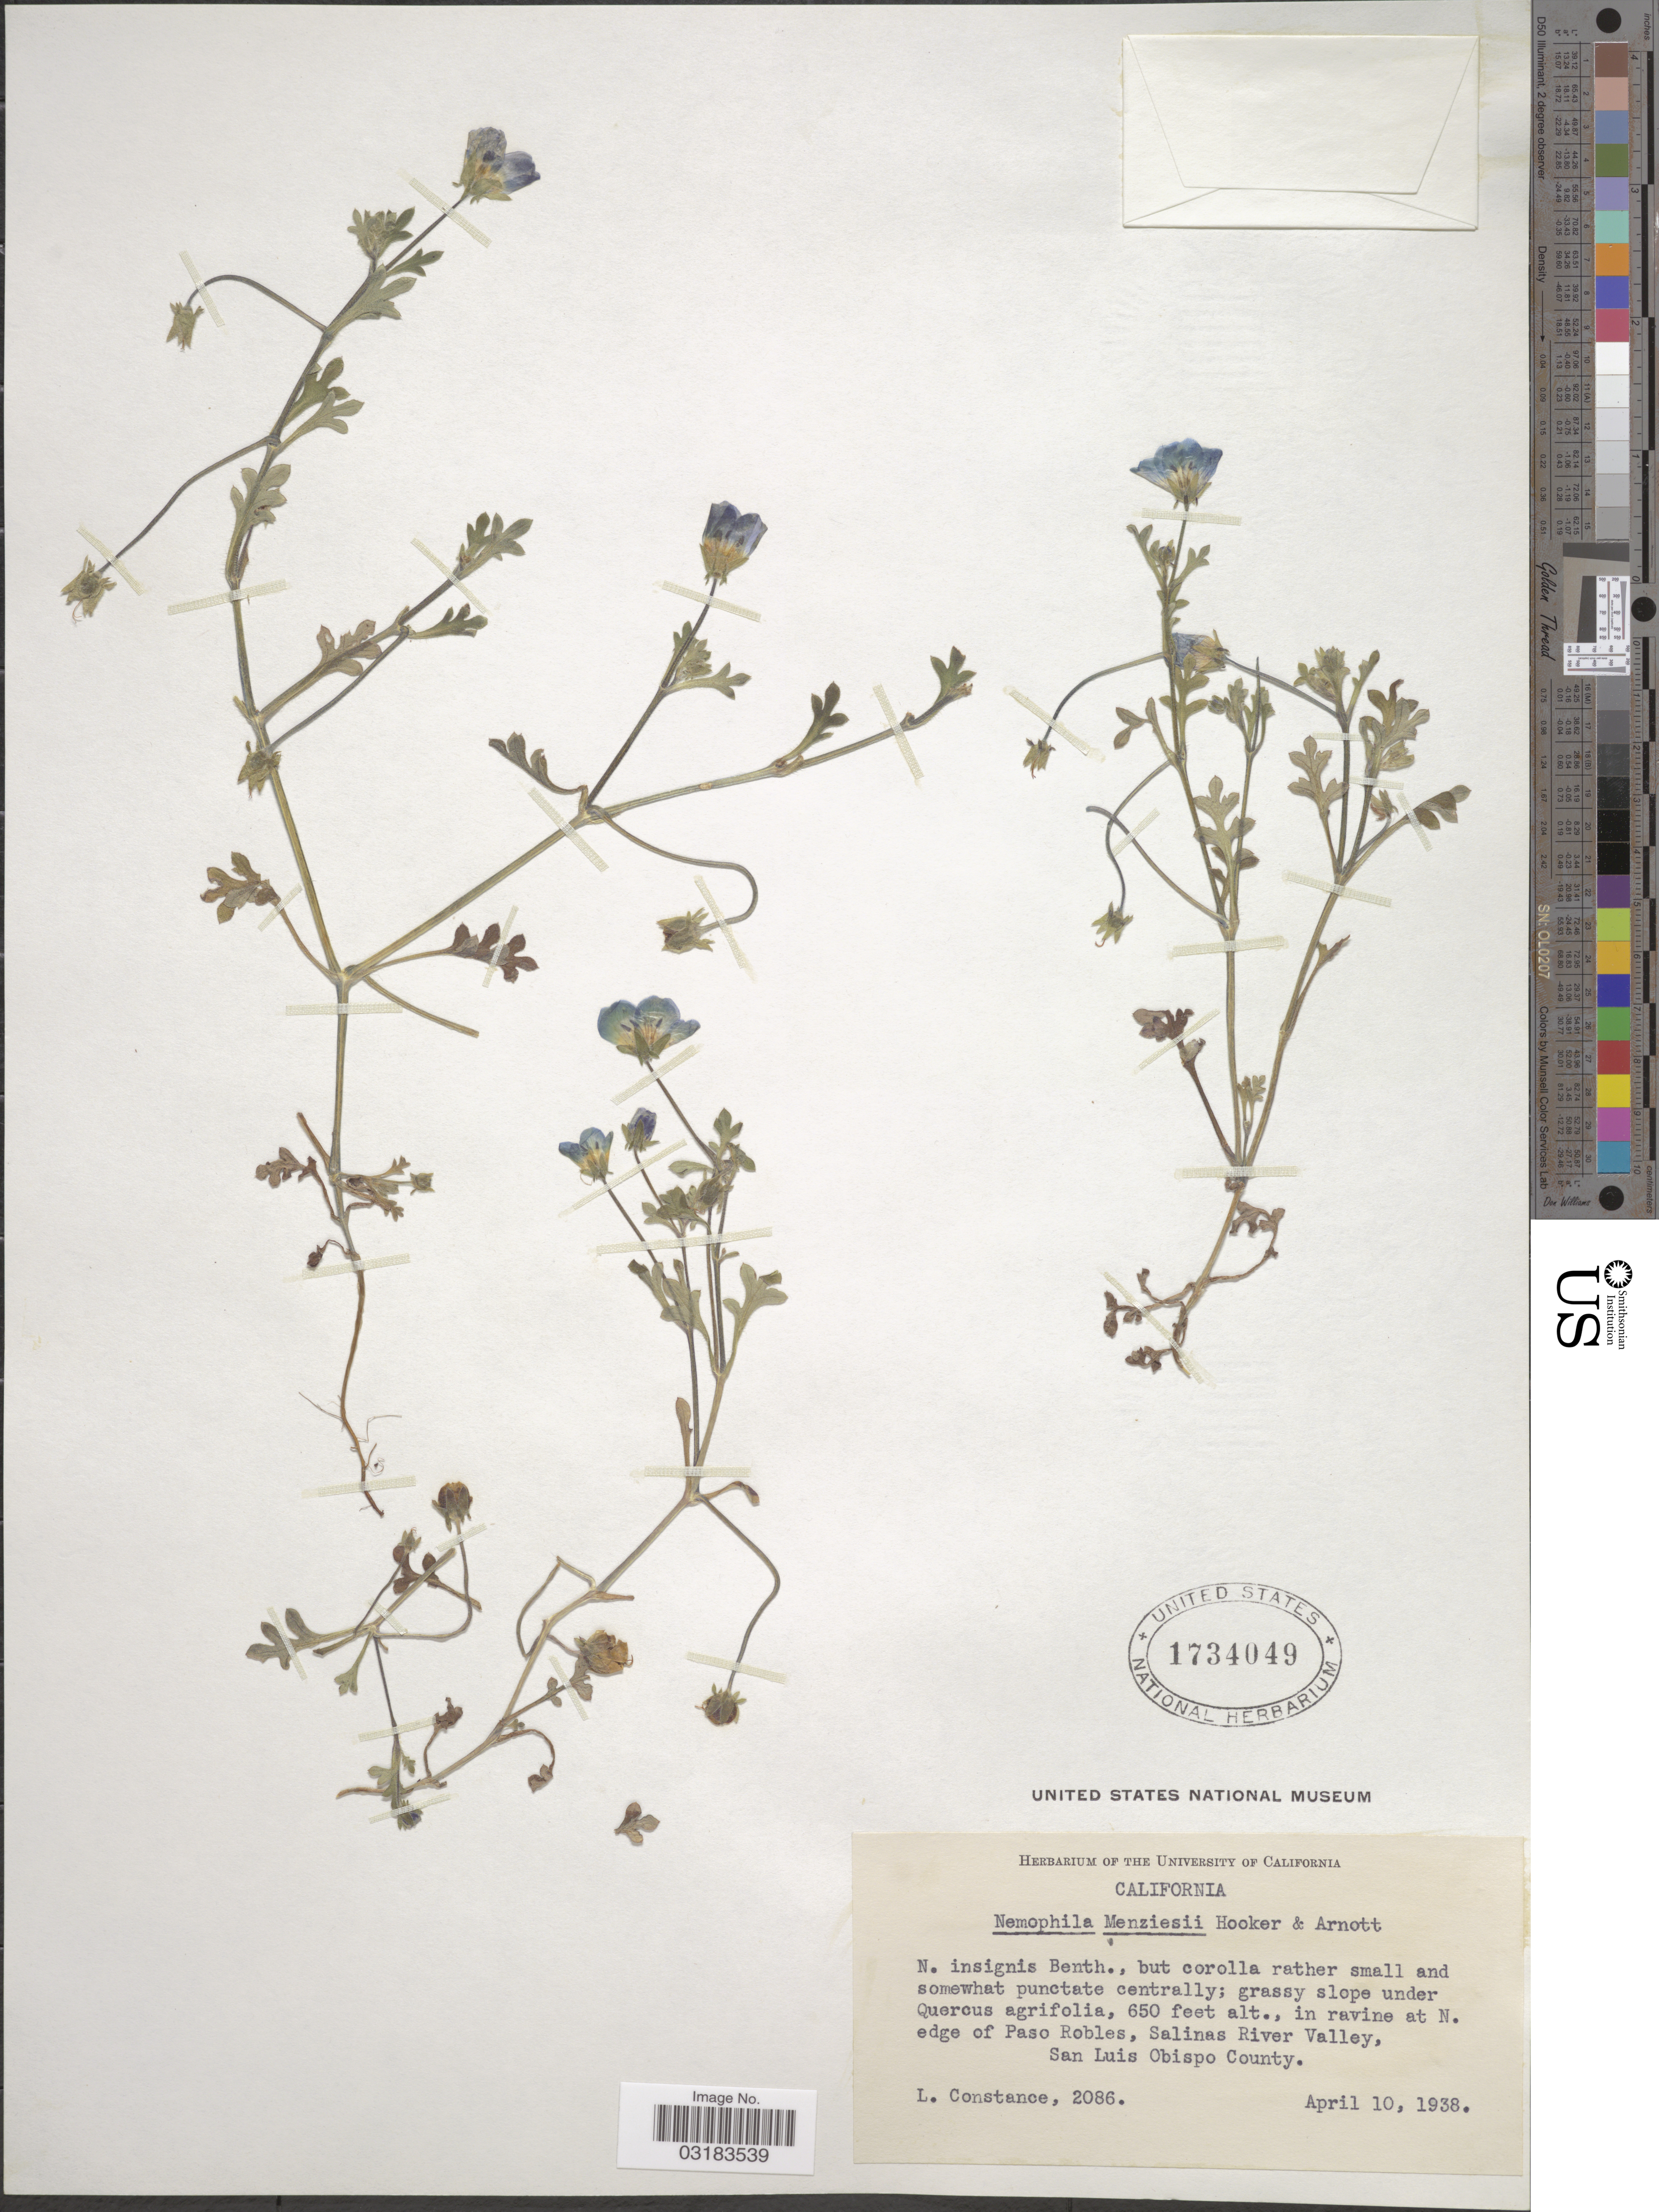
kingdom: Plantae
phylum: Tracheophyta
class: Magnoliopsida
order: Boraginales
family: Hydrophyllaceae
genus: Nemophila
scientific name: Nemophila menziesii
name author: Hook. & Arn.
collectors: L. Constance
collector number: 2086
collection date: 1938-04-10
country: United States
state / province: California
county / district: San Luis Obispo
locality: In ravine at N. edge of Paso Robles, Salinas River Valley, San Luis Obispo County.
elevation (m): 198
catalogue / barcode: US 1734049